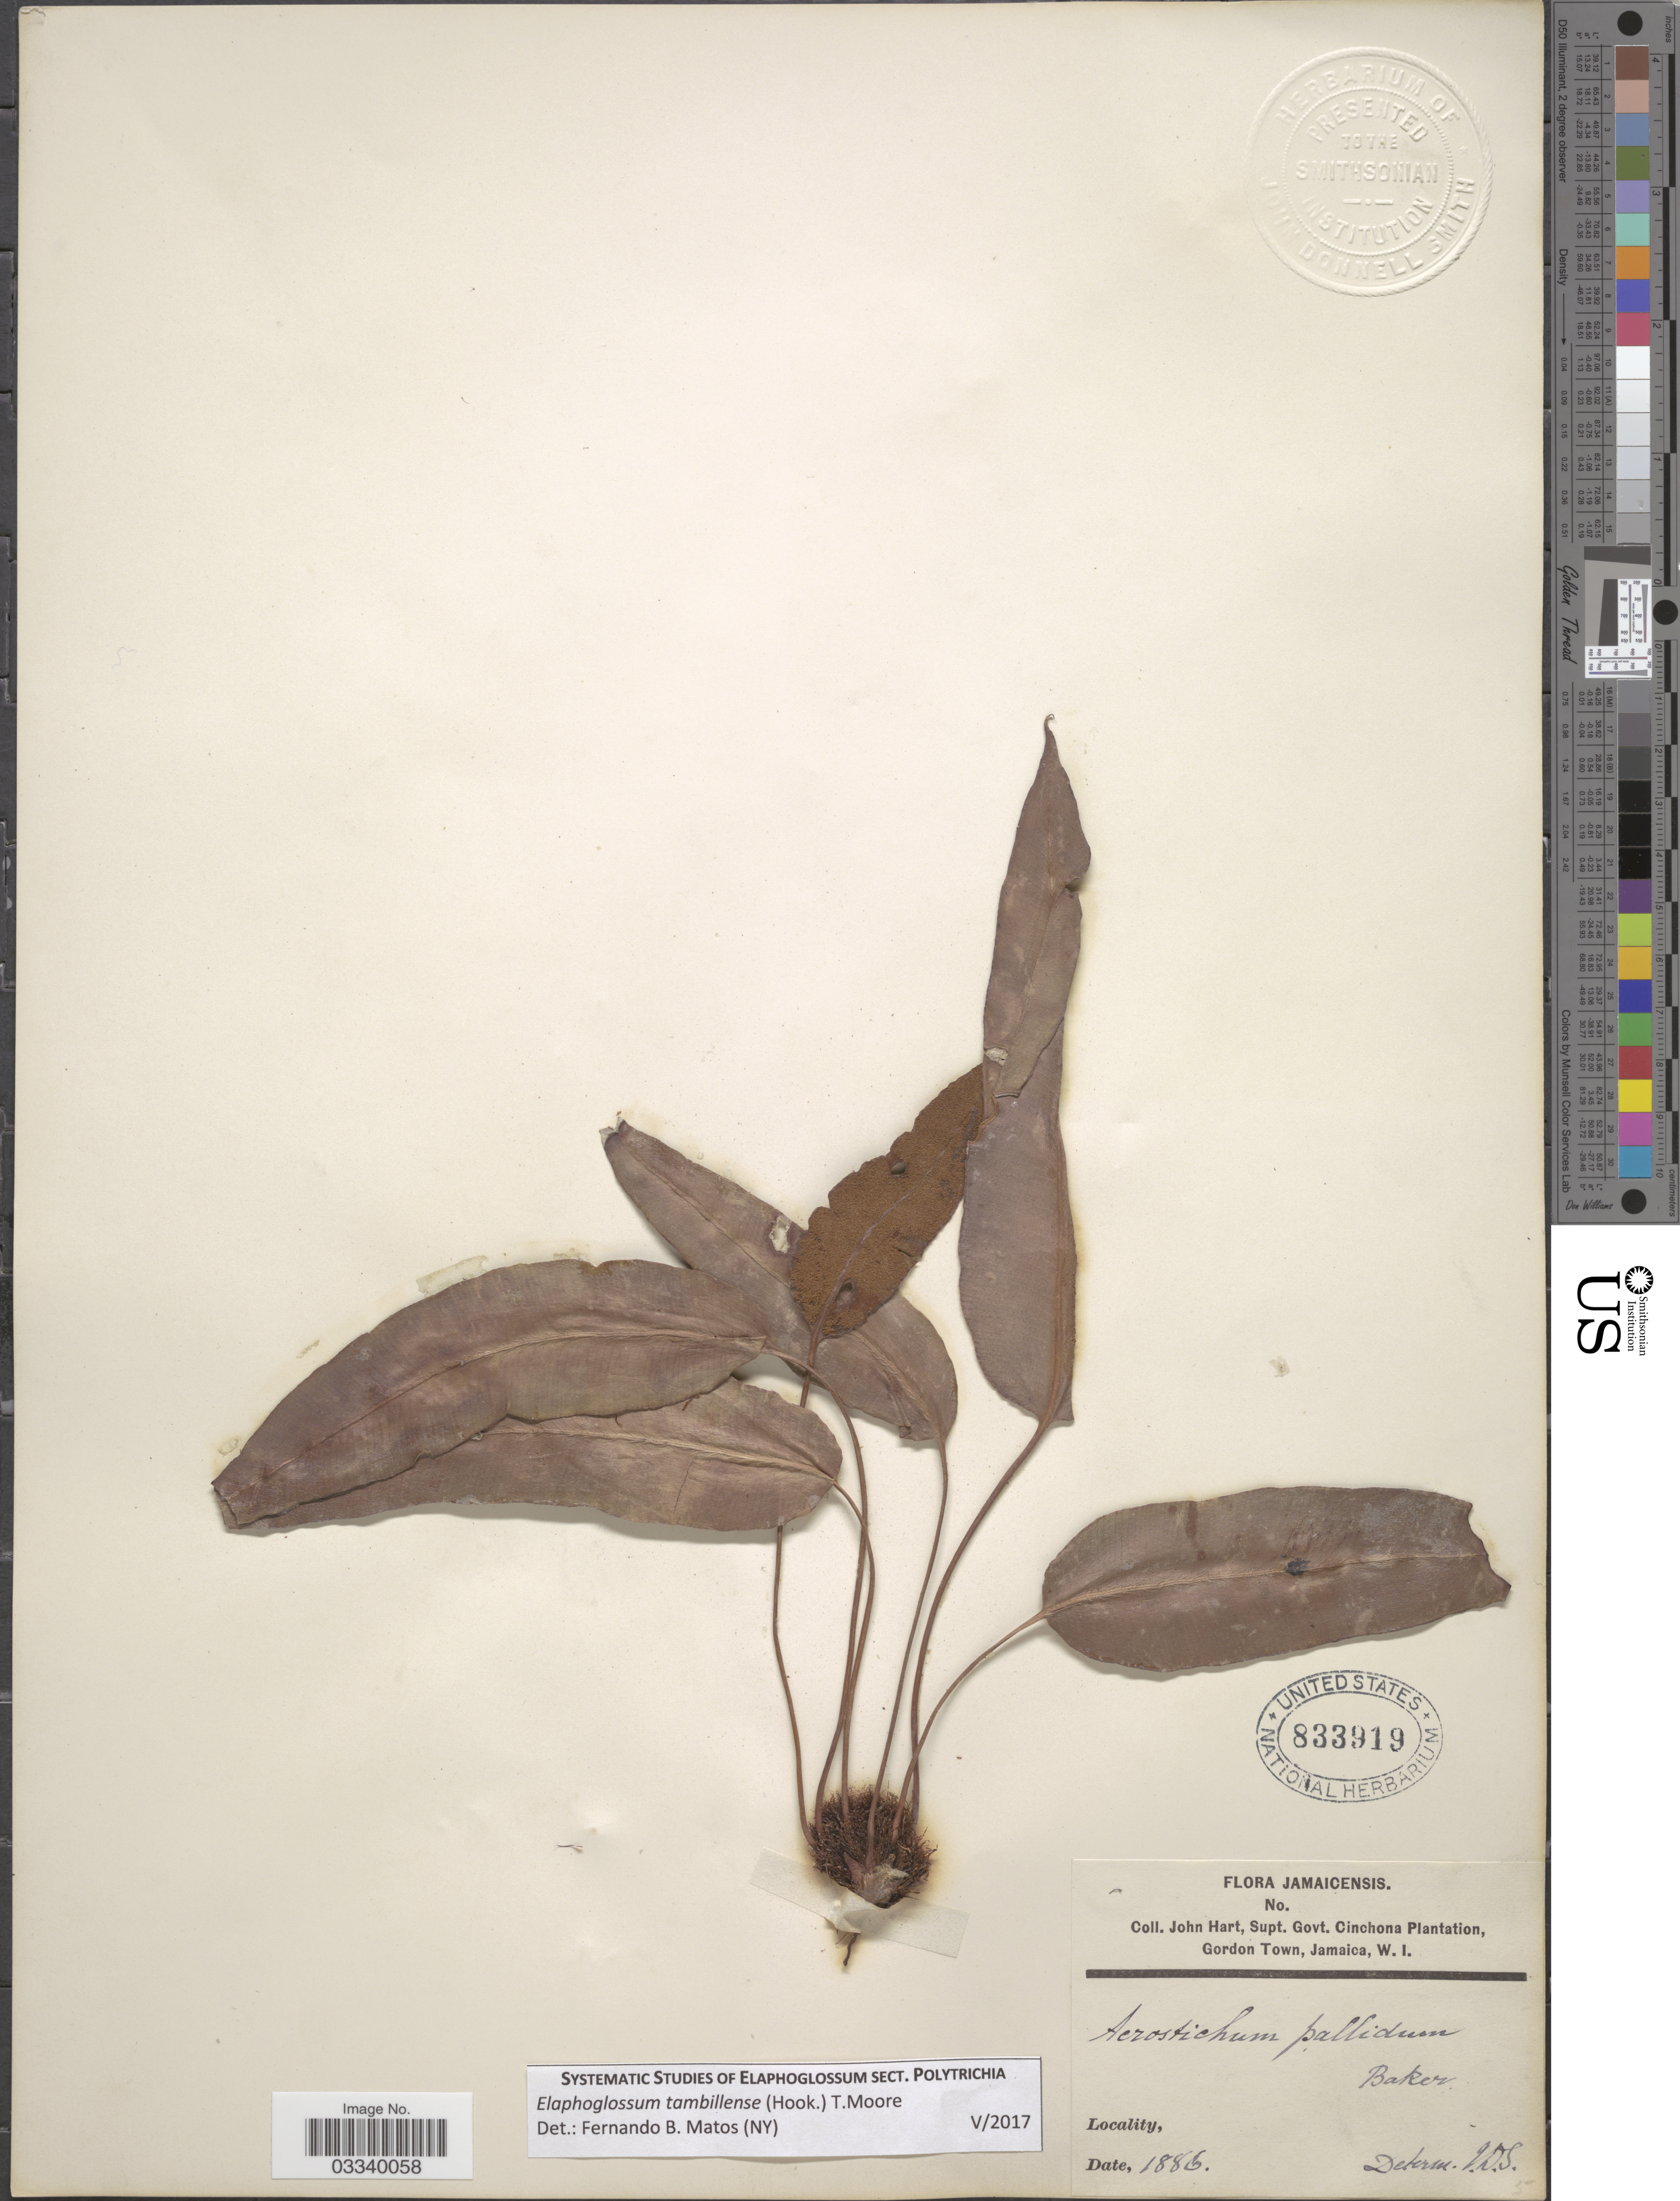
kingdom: Plantae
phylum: Tracheophyta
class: Polypodiopsida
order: Polypodiales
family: Dryopteridaceae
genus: Elaphoglossum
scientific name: Elaphoglossum tambillense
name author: (Hook.) T. Moore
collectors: J. Hart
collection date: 1886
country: Jamaica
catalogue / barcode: US 833919